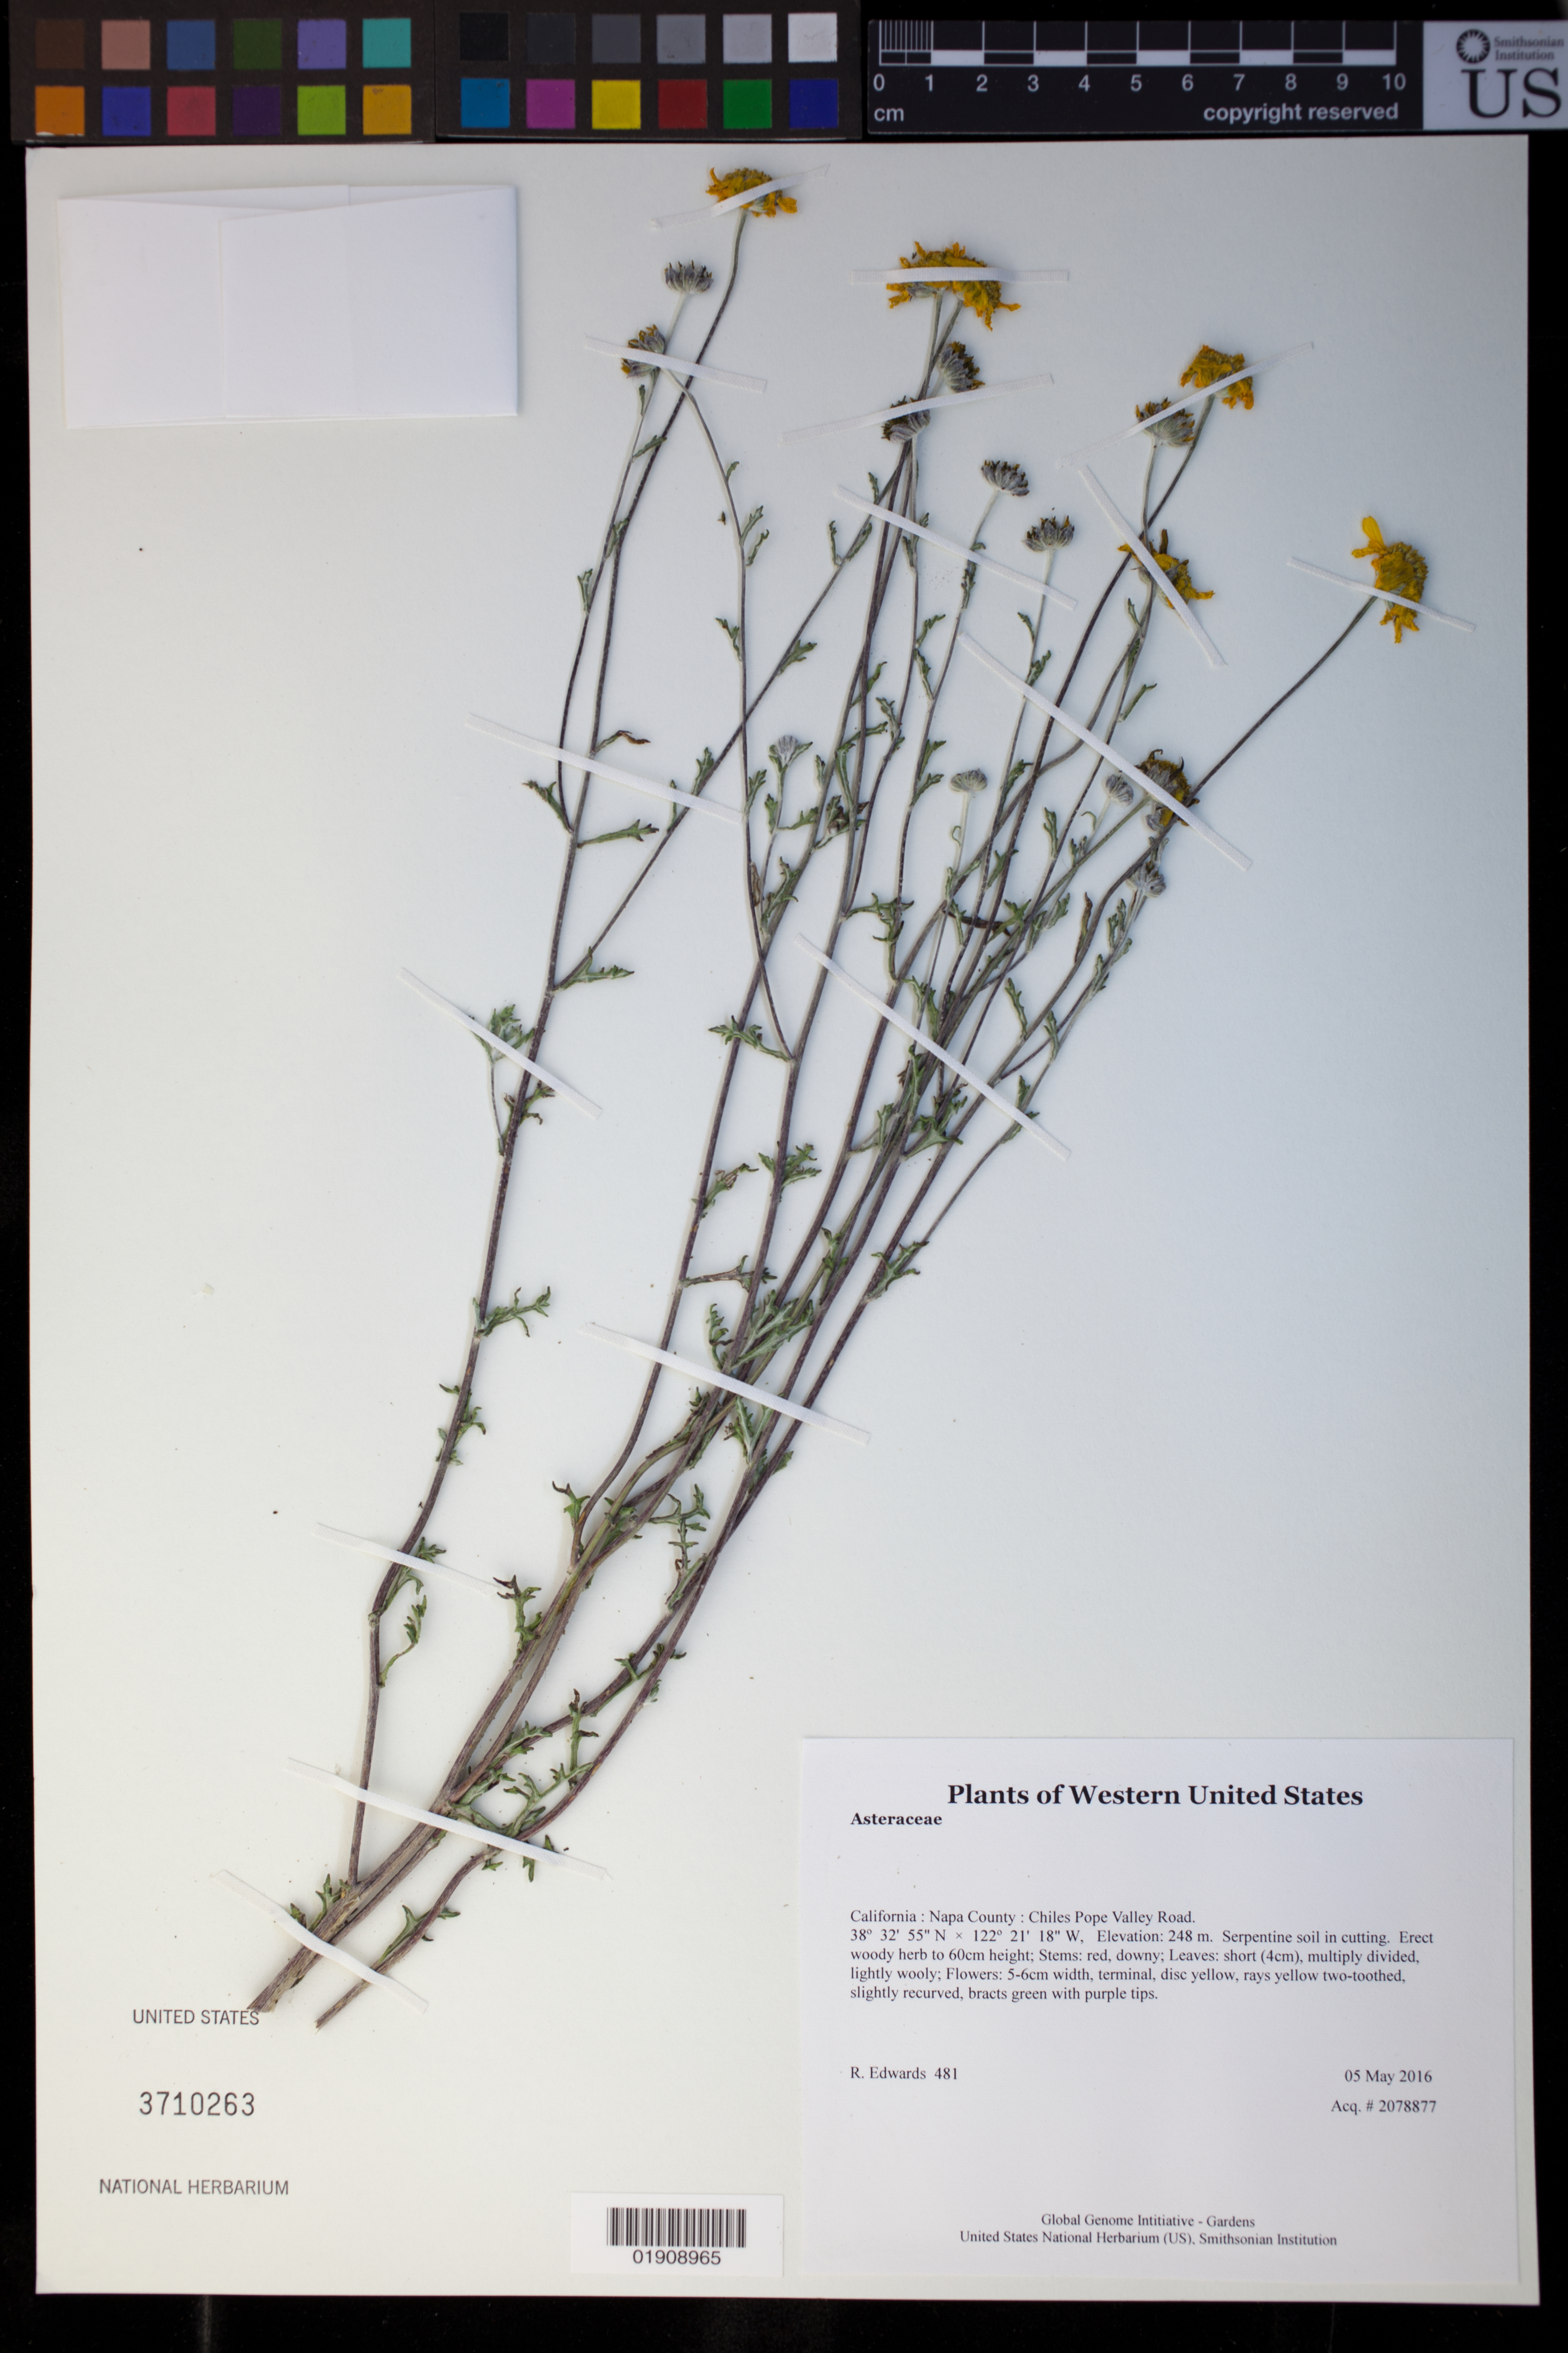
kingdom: Plantae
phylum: Tracheophyta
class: Magnoliopsida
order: Asterales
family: Asteraceae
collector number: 481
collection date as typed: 5 May 2016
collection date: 2016-05-05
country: United States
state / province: California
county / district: Napa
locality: Chiles Pope Valley Road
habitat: Serpentine soil in cutting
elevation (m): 248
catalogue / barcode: US 3710263